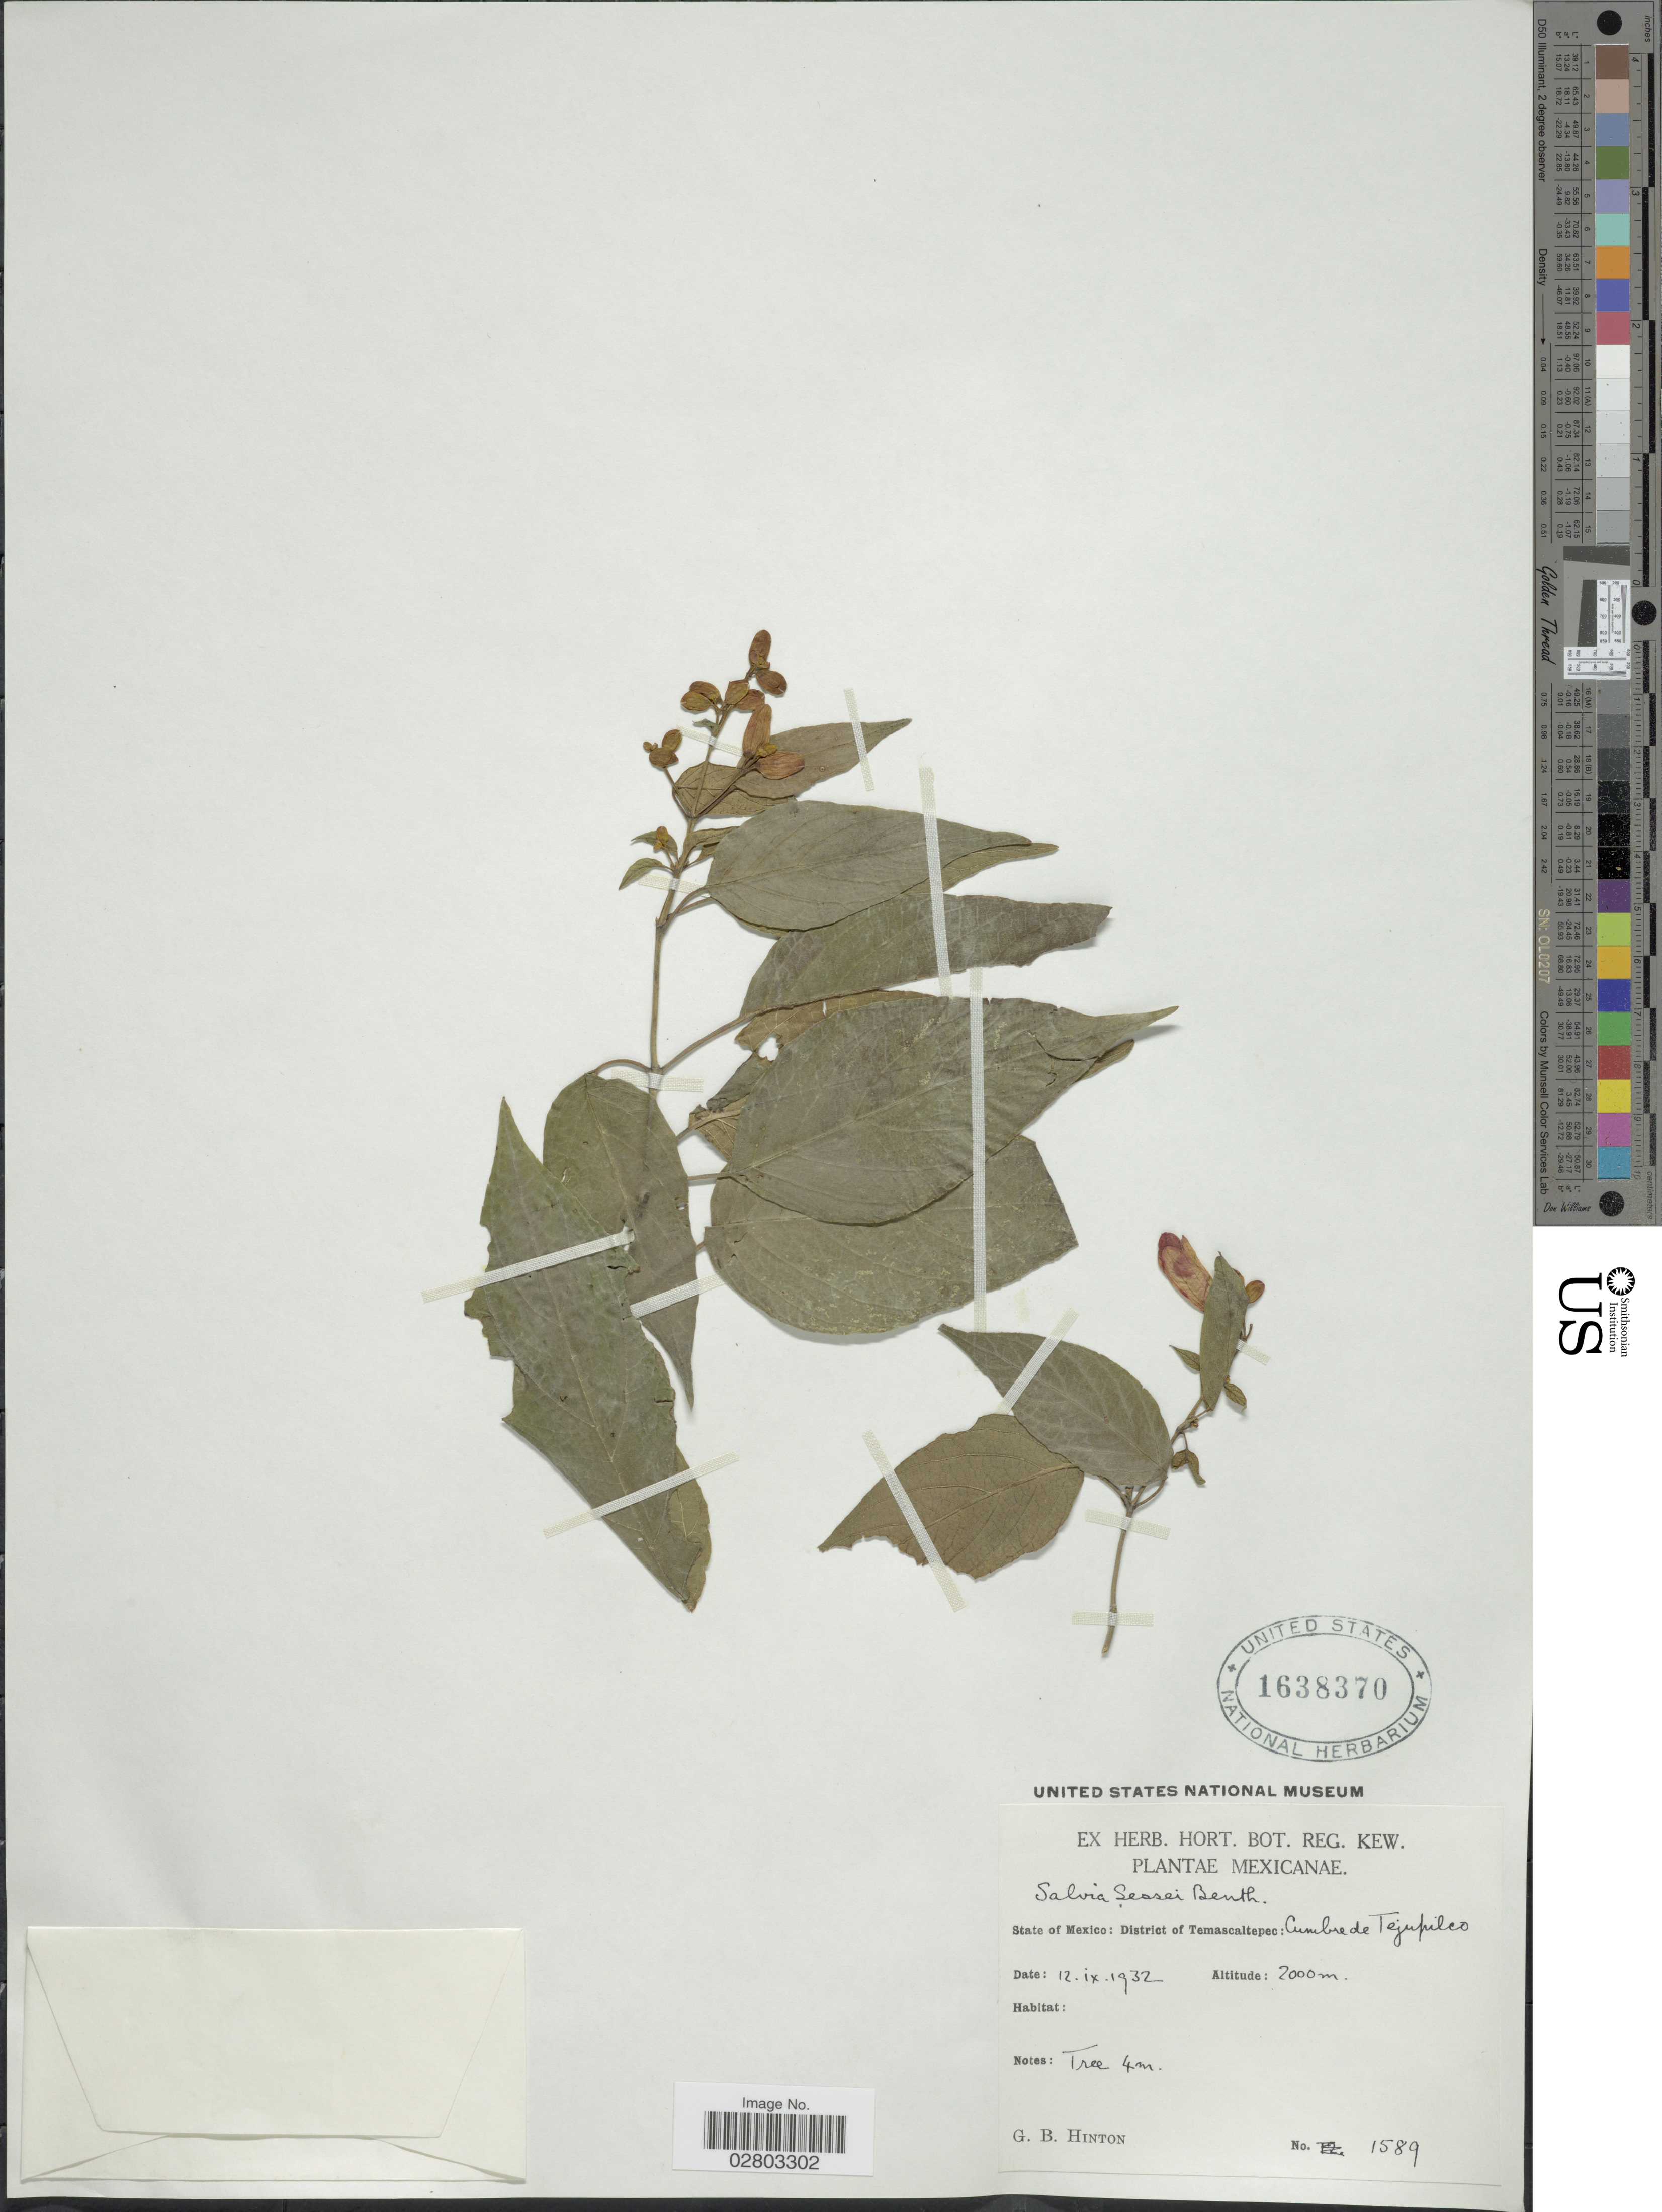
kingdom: Plantae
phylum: Tracheophyta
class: Magnoliopsida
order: Lamiales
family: Lamiaceae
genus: Salvia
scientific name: Salvia sessei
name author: Benth.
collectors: G. B. Hinton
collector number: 1589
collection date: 1932-09-12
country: Mexico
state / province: México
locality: District of Temascaltepec, Cumbre de Tejupilco.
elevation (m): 2000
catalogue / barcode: US 1638370